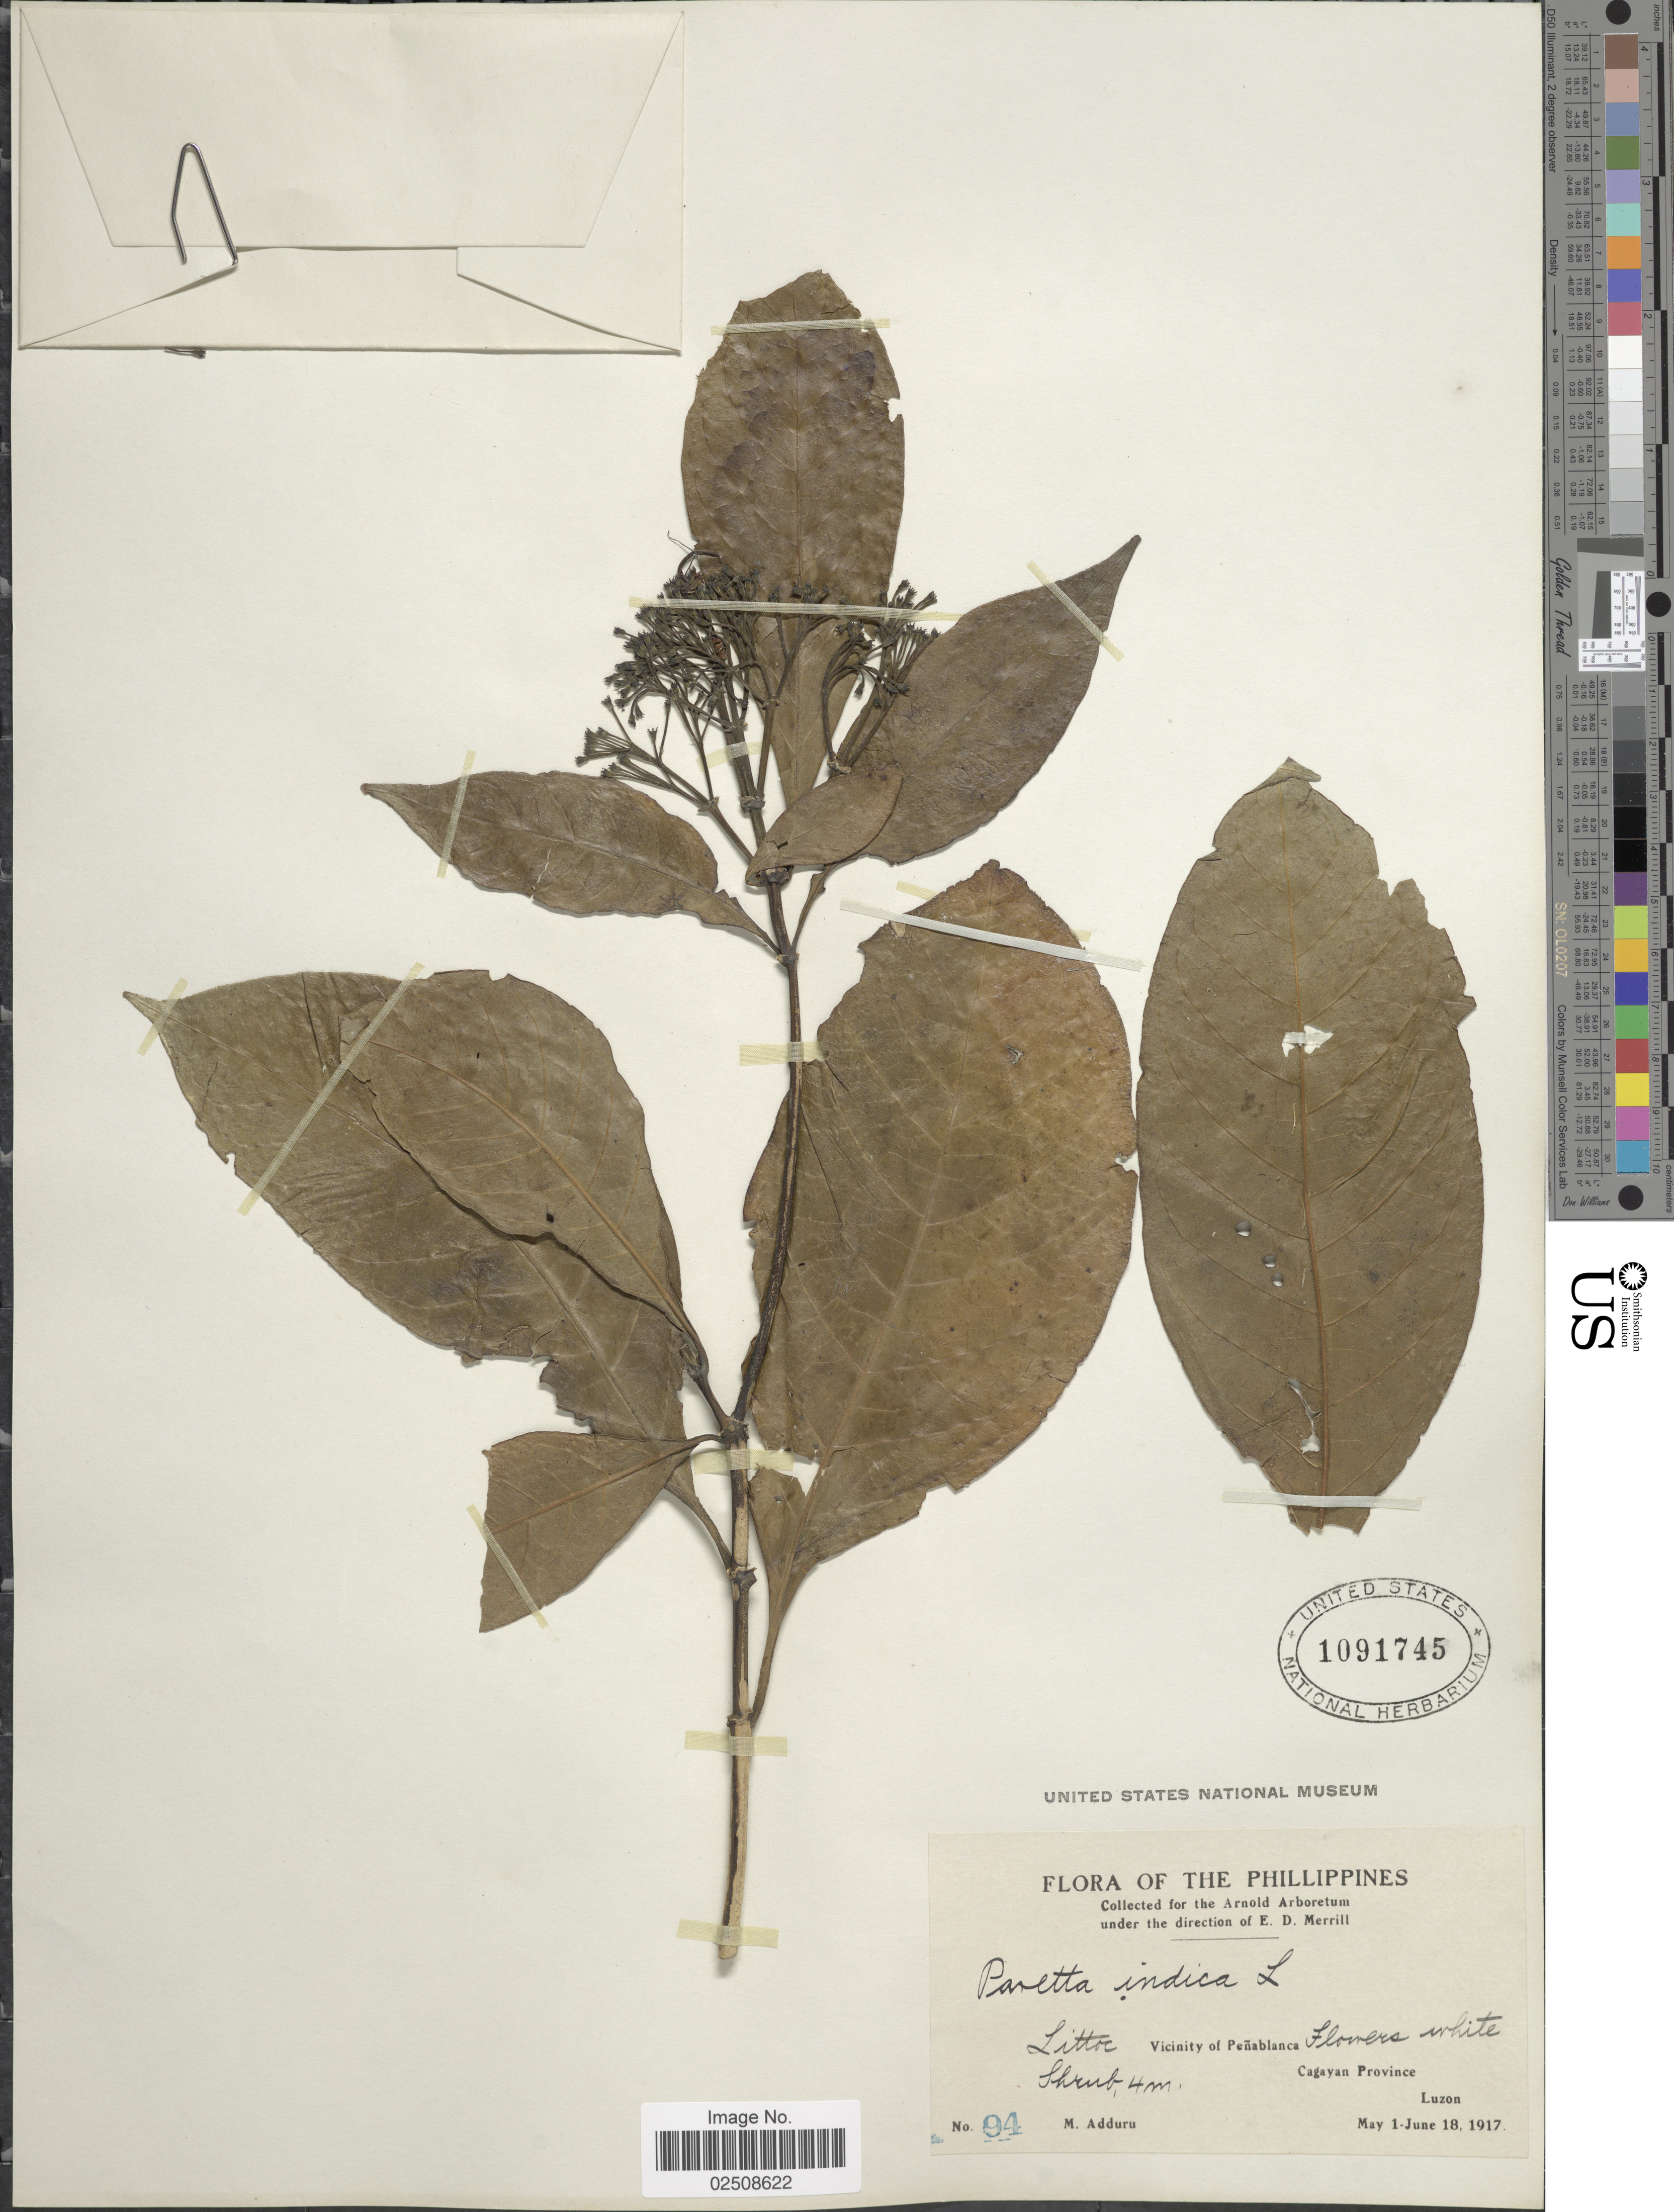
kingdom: Plantae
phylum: Tracheophyta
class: Magnoliopsida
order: Gentianales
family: Rubiaceae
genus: Pavetta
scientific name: Pavetta indica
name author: L.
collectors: M. Adduru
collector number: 94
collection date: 1917-05-01/1917-06-18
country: Philippines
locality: Littoc, Vicinity of Penablanca, Cagayan Province, Luzon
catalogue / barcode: US 1091745